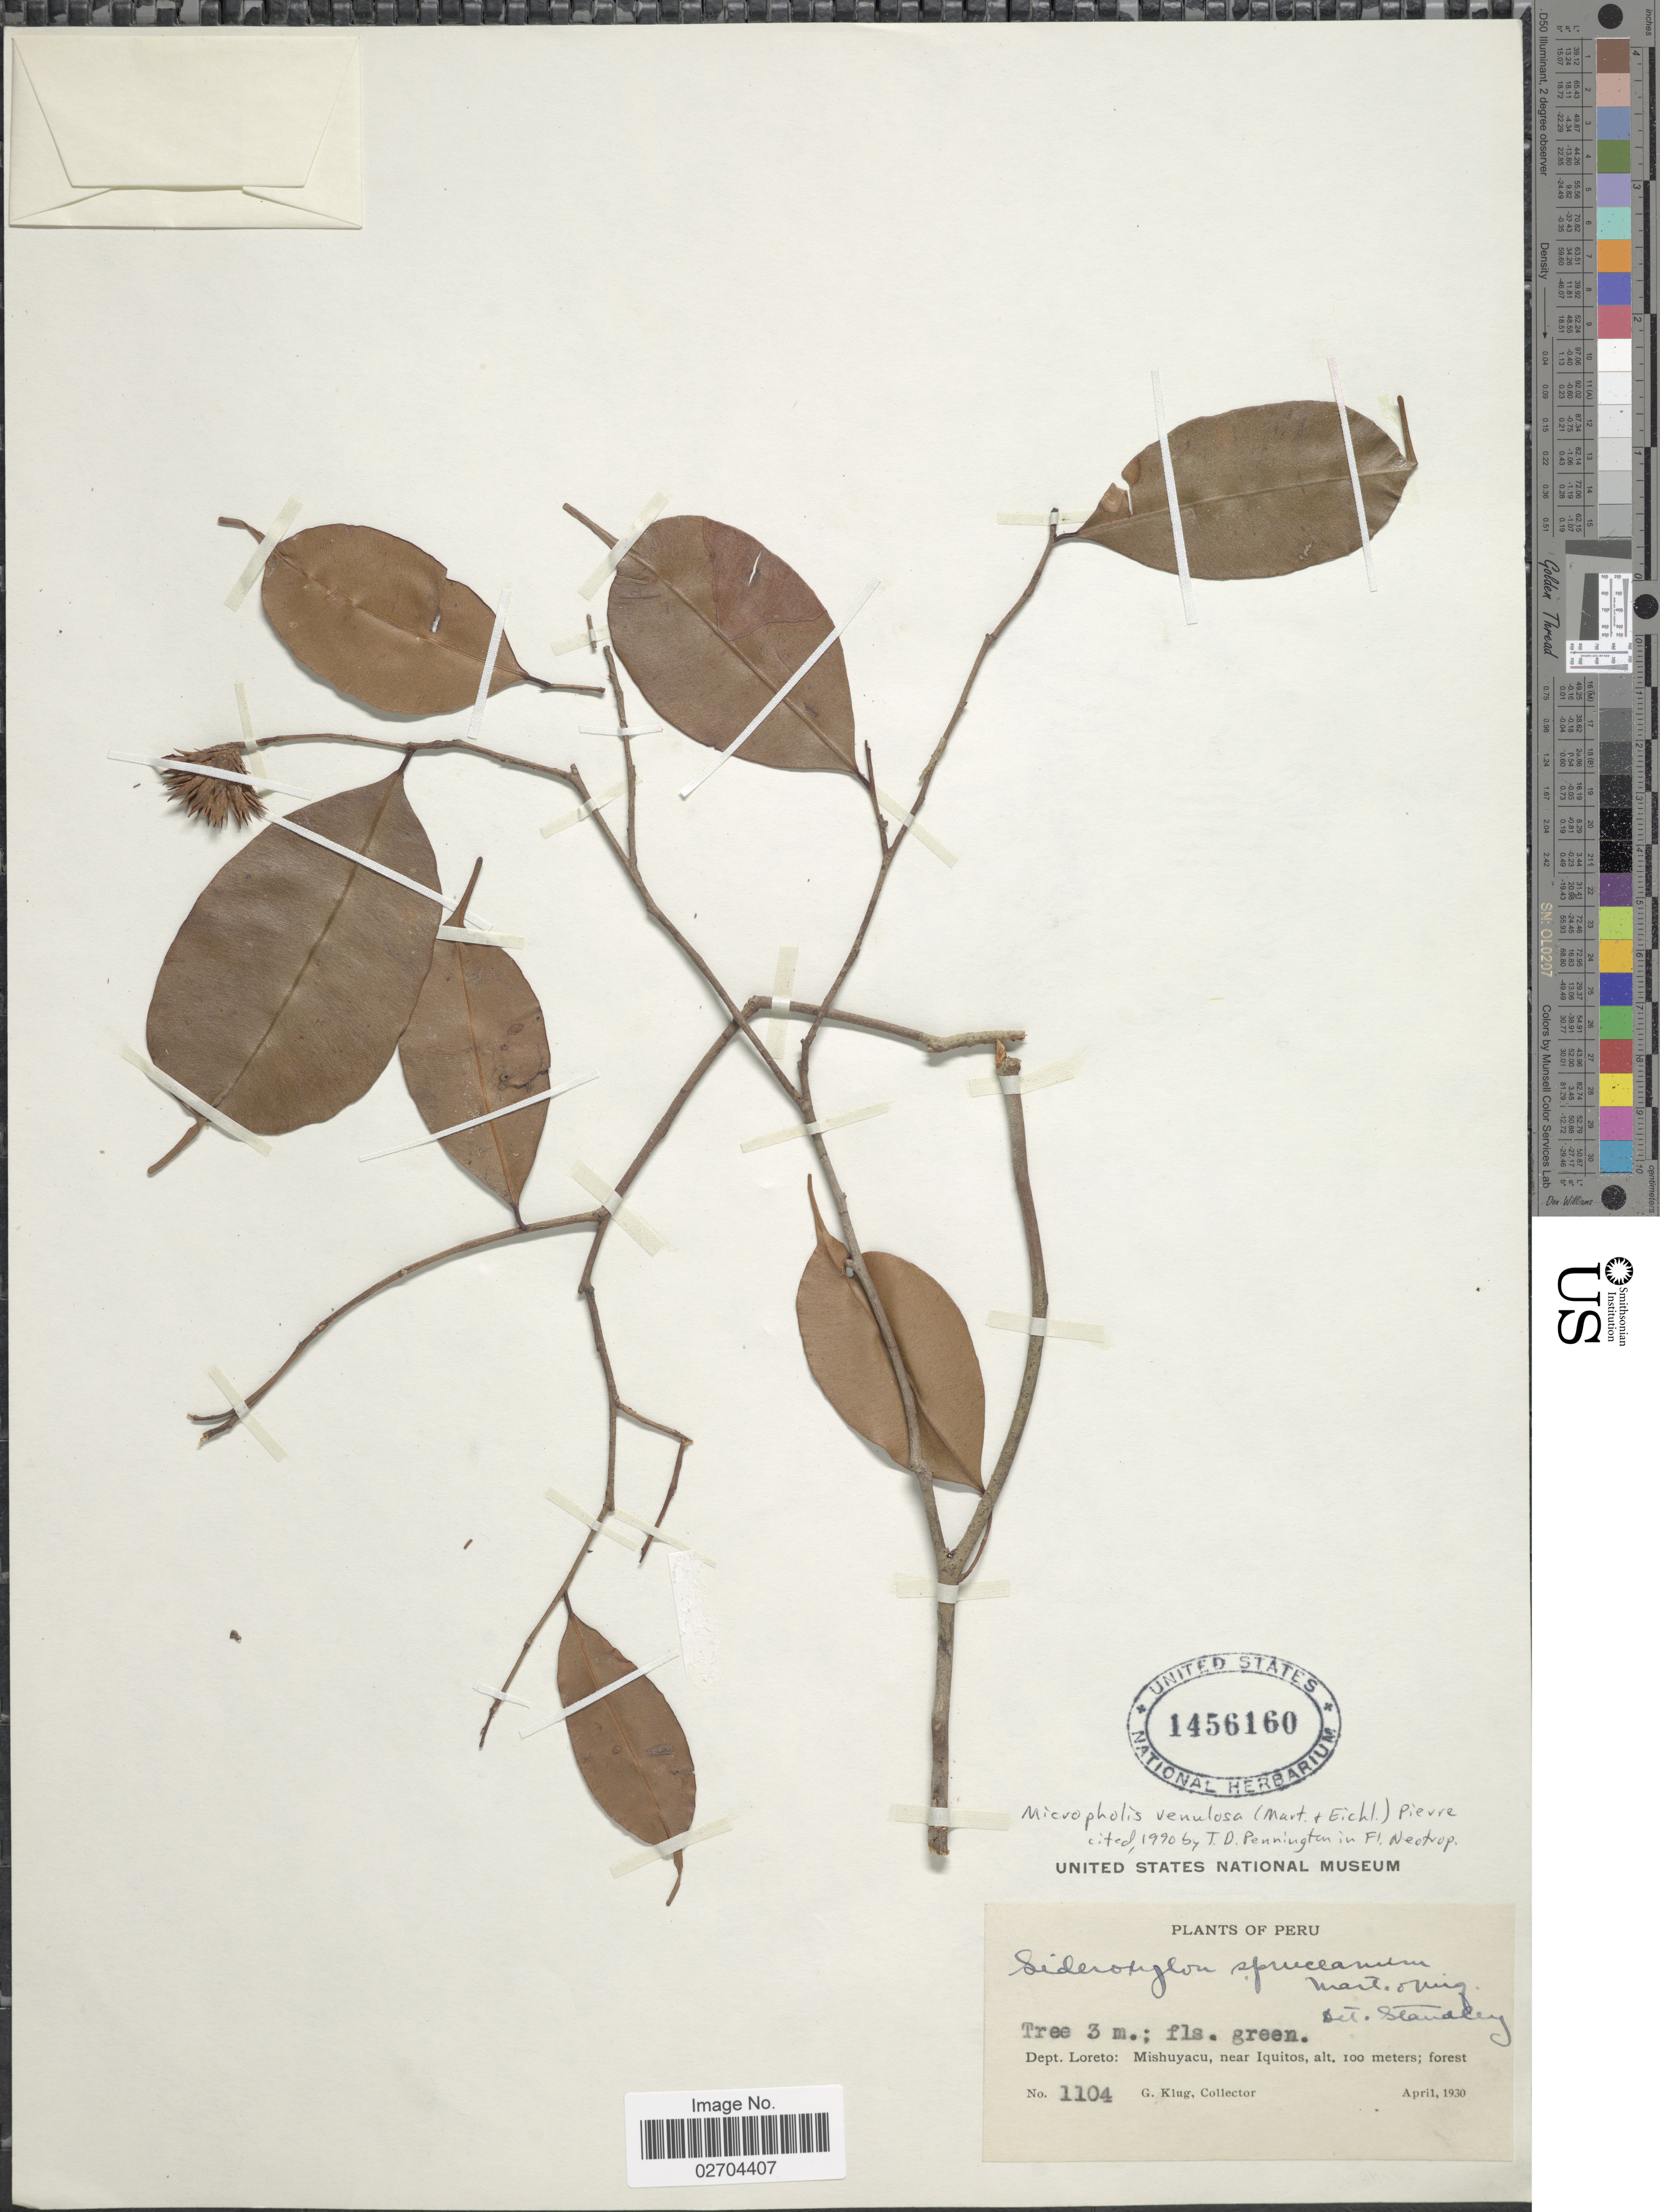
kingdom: Plantae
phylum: Tracheophyta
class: Magnoliopsida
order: Ericales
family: Sapotaceae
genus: Micropholis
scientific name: Micropholis venulosa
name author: (Mart. & Eichler) Pierre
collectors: G. Klug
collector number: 1104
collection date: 1930-04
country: Peru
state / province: Loreto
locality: Dept. Loreto: Mishuyacu, near Iquitos.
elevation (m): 100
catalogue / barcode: US 1456160